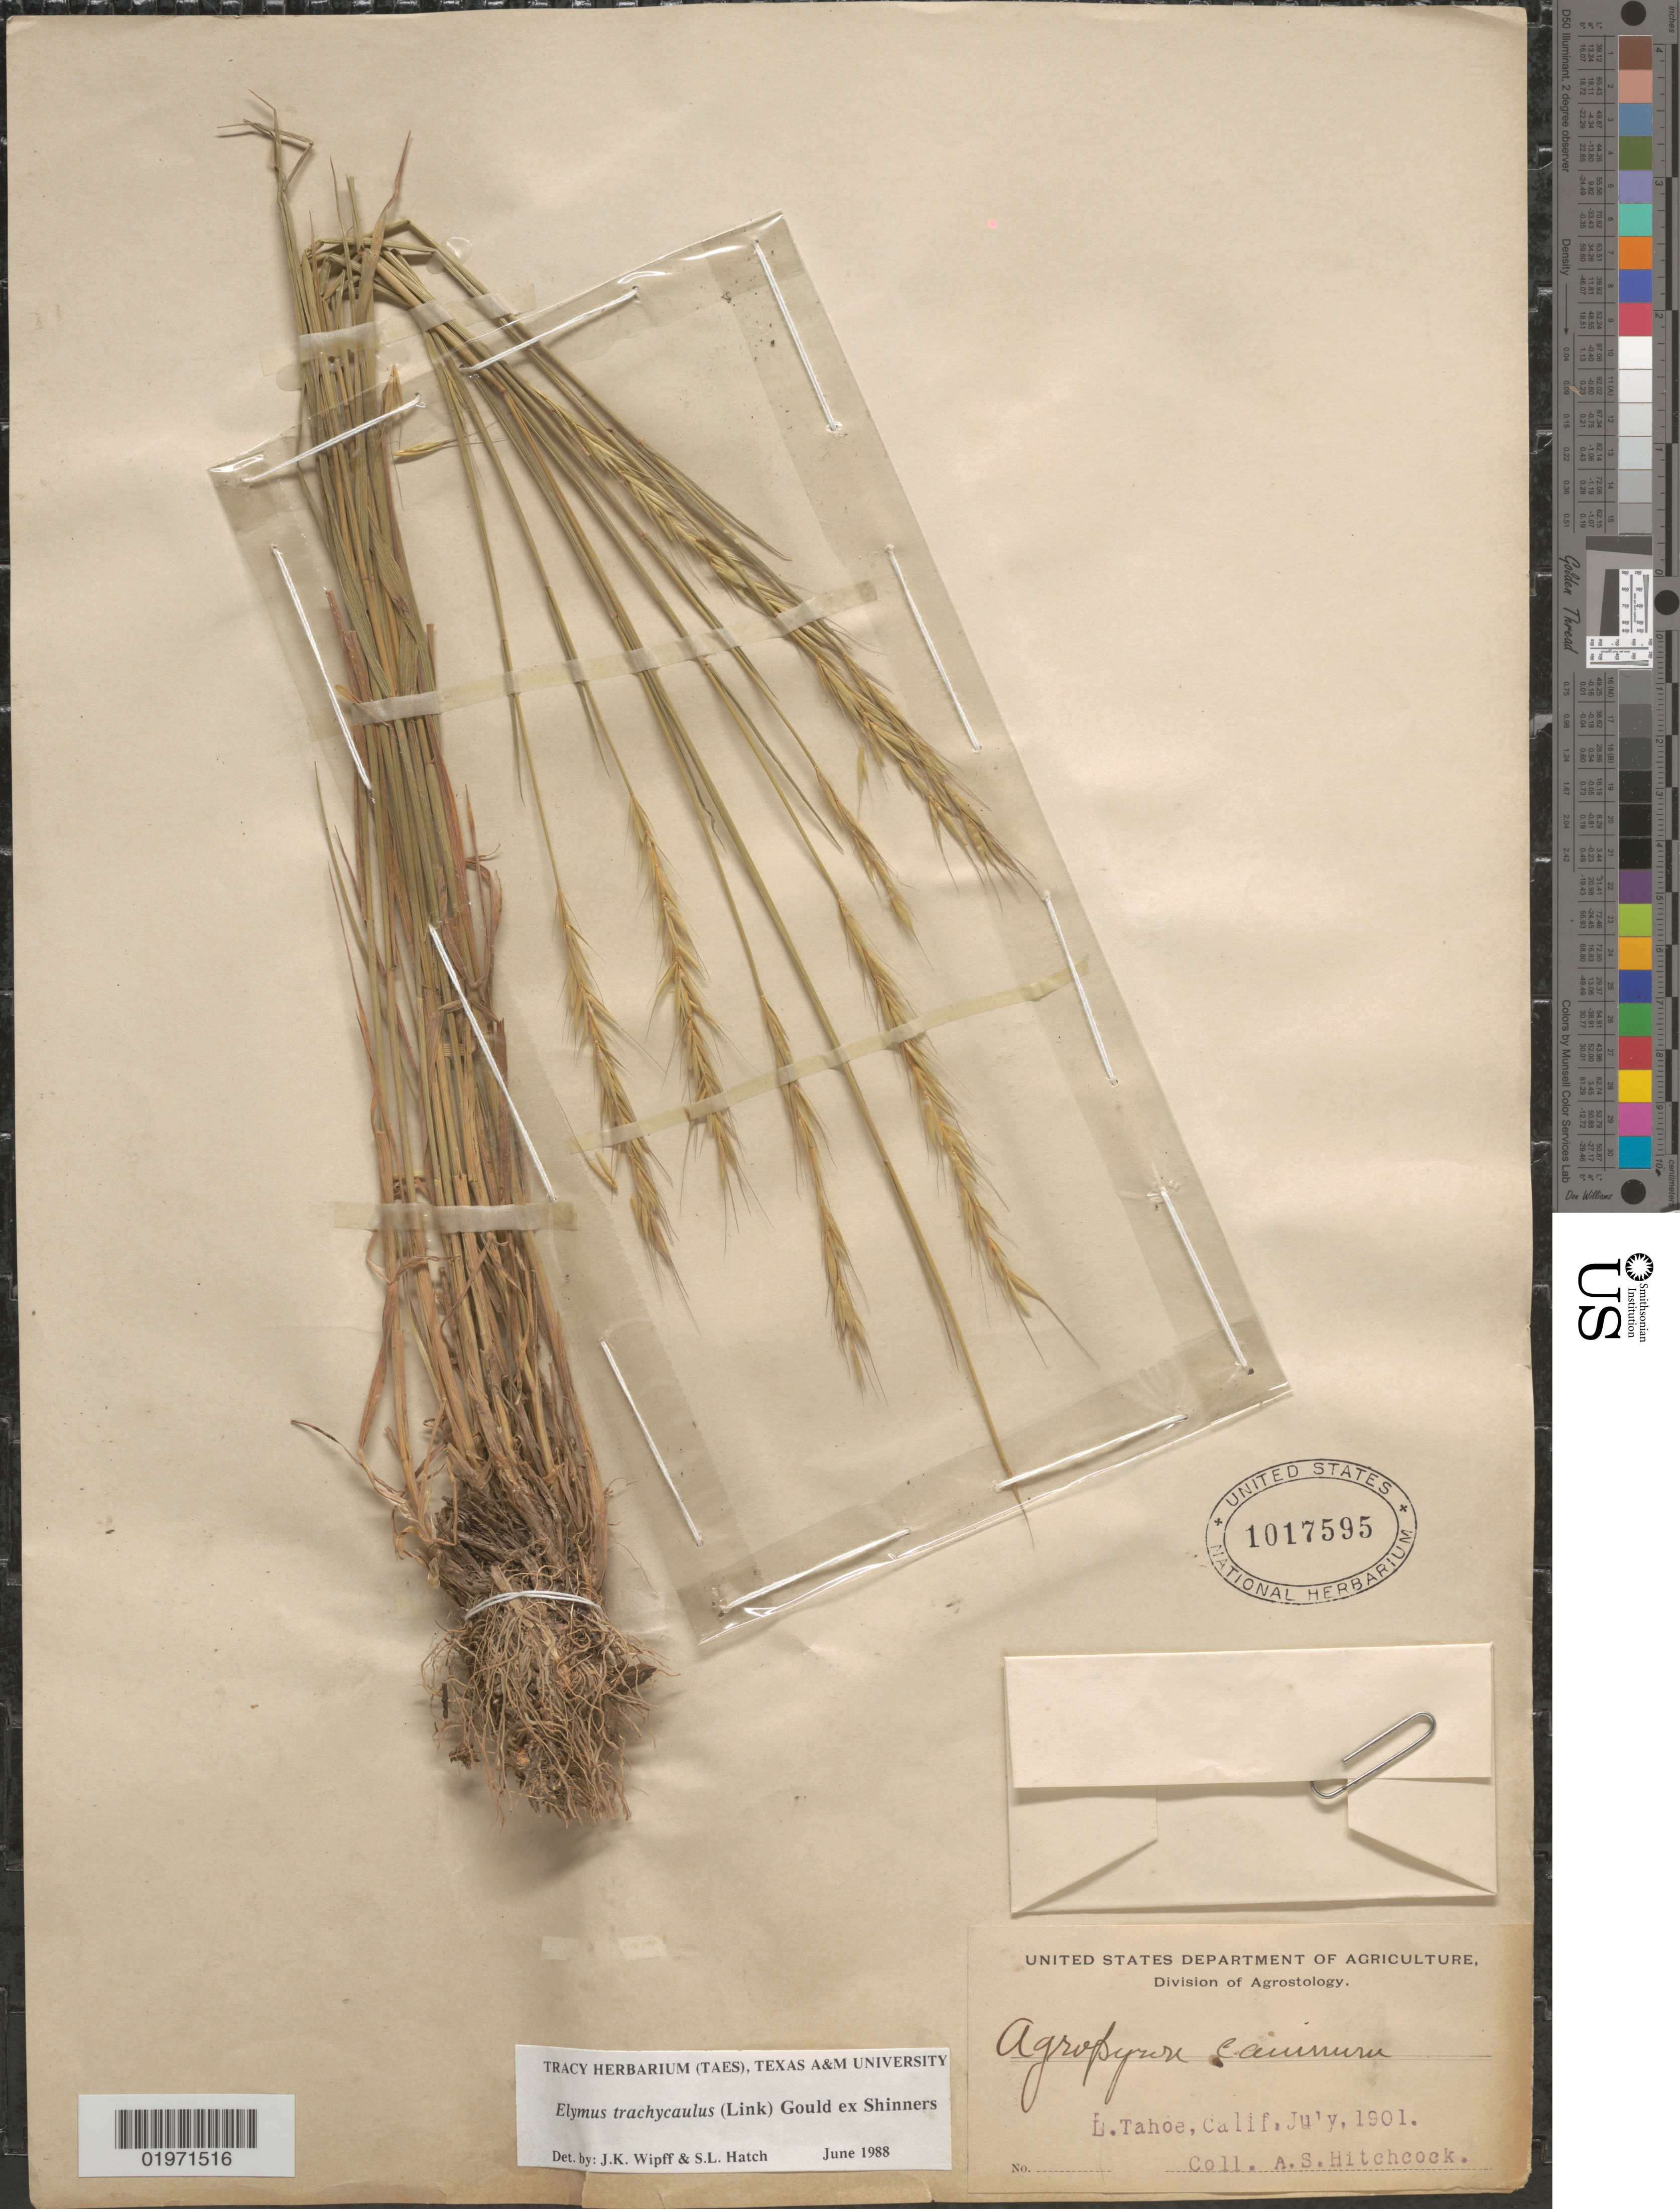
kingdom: Plantae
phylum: Tracheophyta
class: Liliopsida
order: Poales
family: Poaceae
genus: Elymus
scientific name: Elymus trachycaulus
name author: (Link) Gould ex Shinners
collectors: A. S. Hitchcock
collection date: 1901-07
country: United States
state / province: California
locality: L. Tahoe.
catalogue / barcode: US 1017595